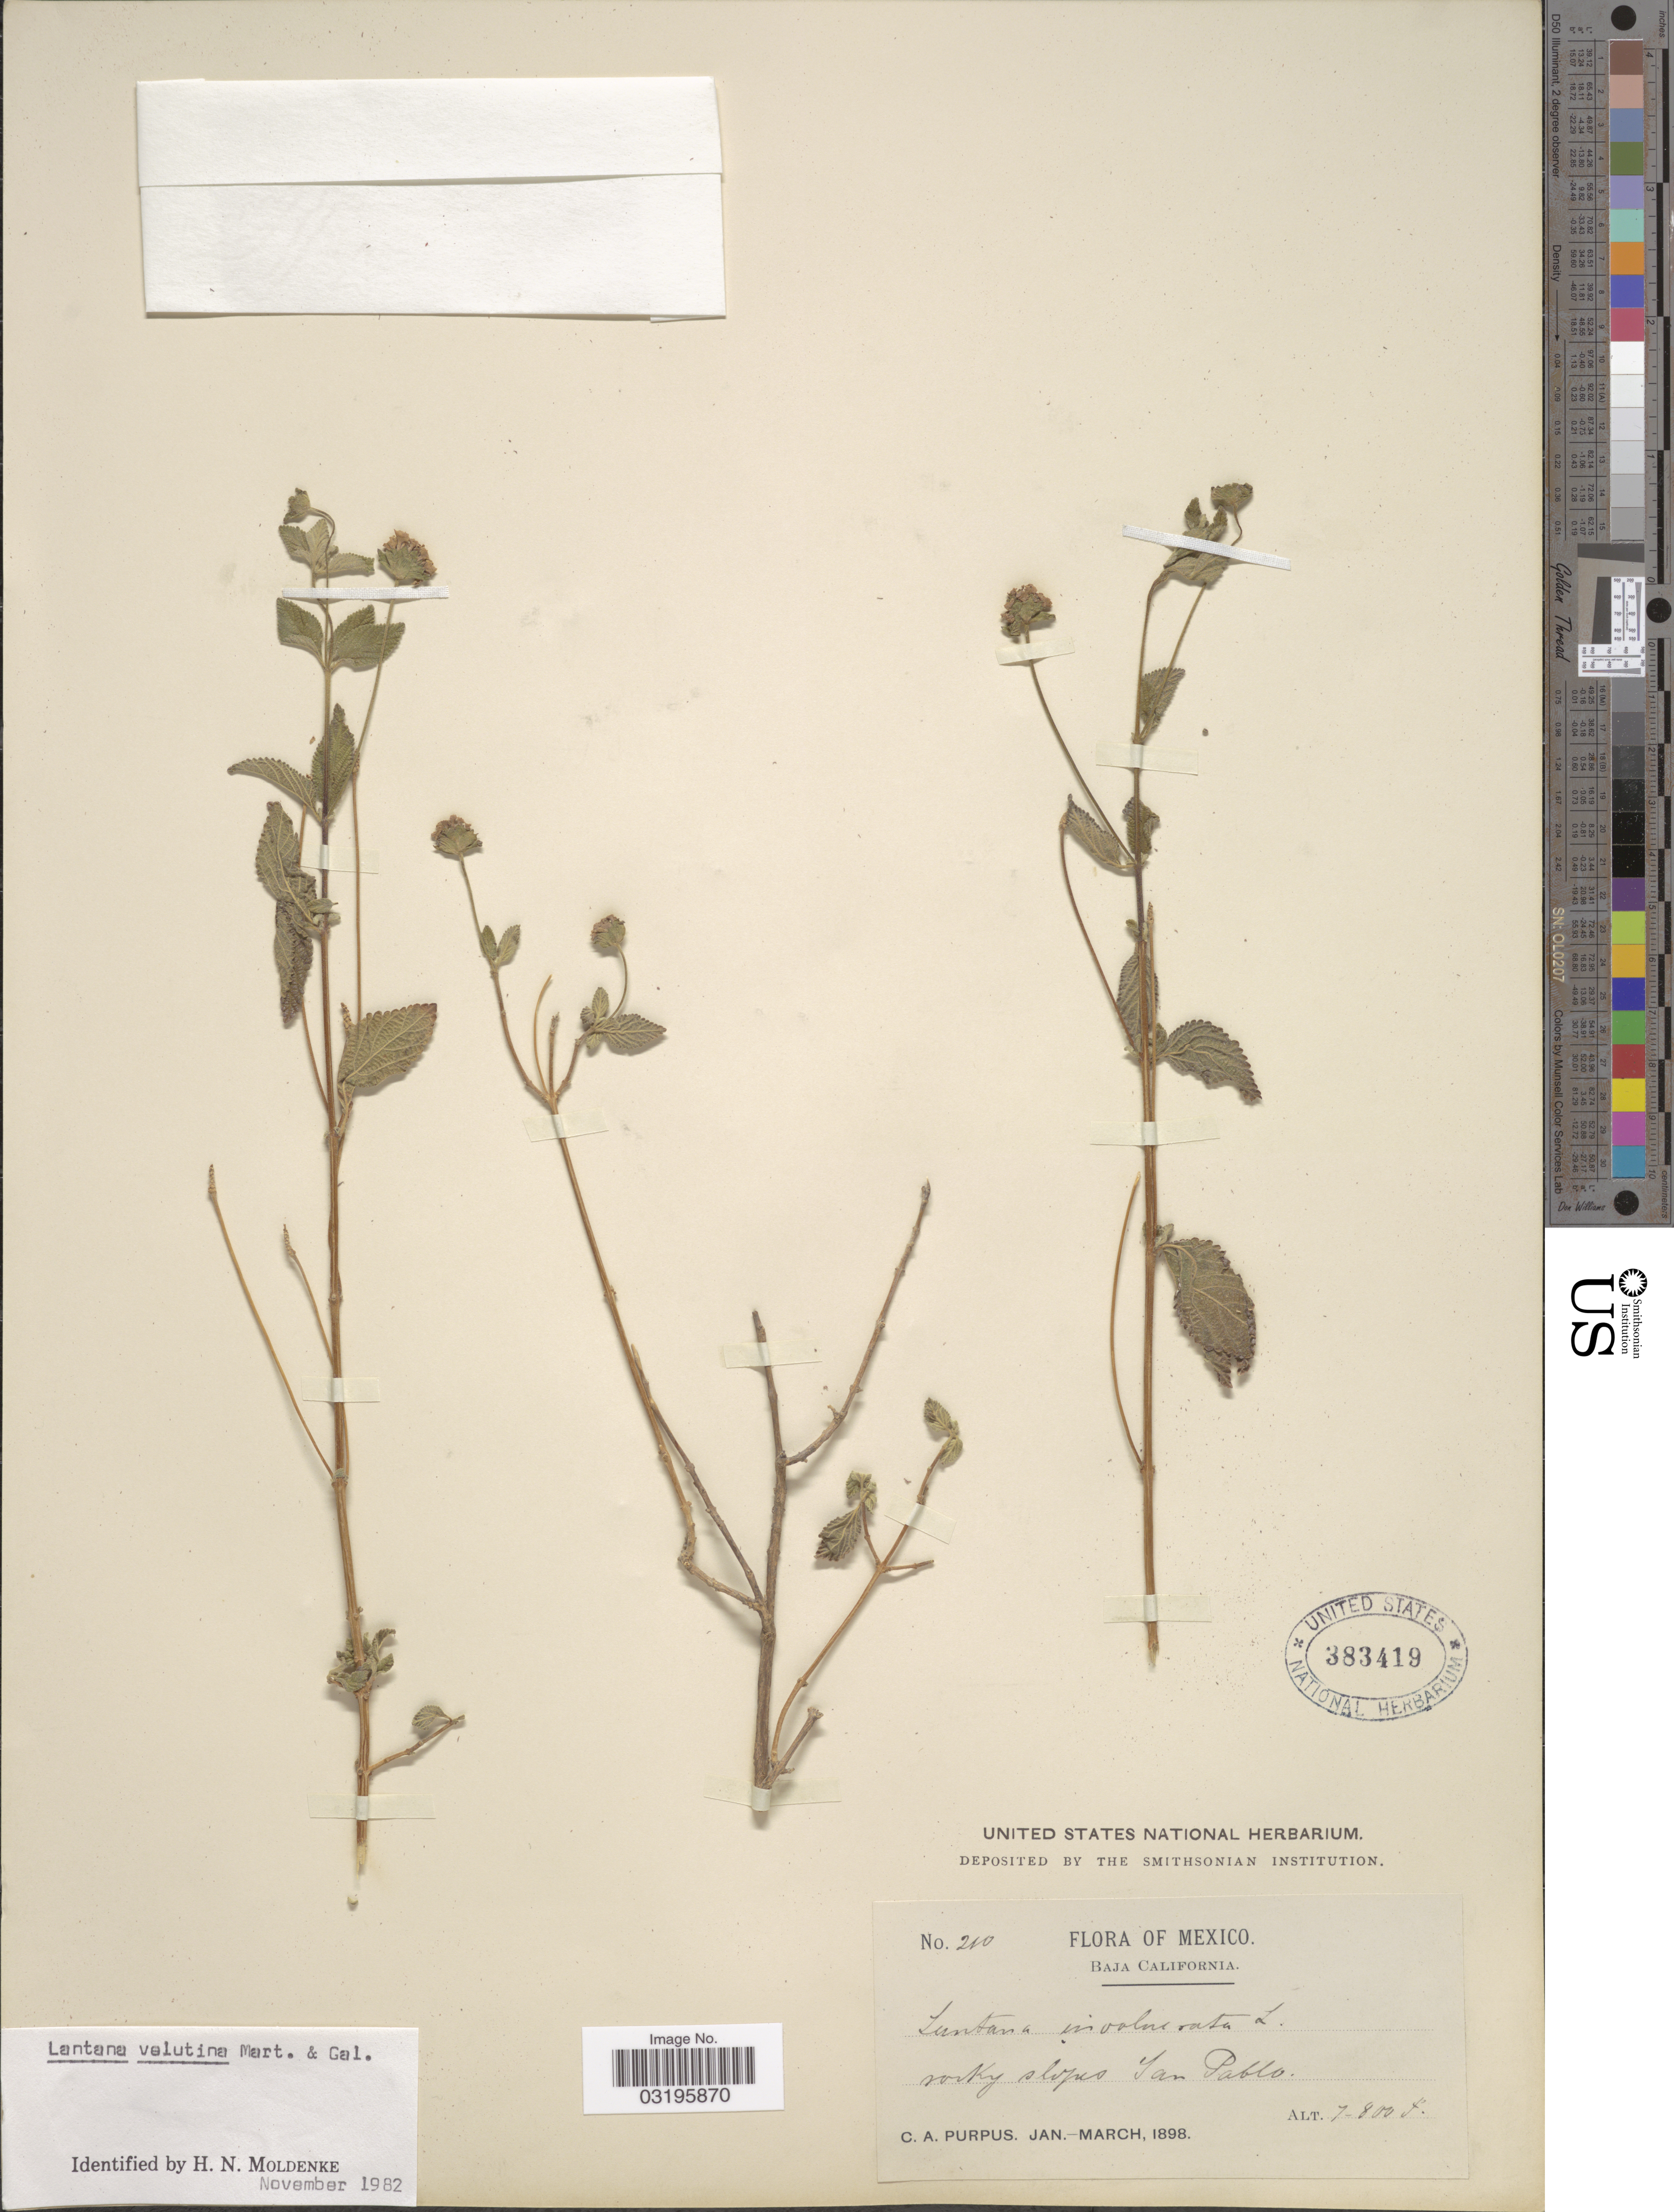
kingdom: Plantae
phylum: Tracheophyta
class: Magnoliopsida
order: Lamiales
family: Verbenaceae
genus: Lantana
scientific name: Lantana velutina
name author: M. Martens & Galeotti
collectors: C. A. Purpus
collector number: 210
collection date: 1898-01/1898-03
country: Mexico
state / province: Baja California Sur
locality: Rocky slopes San Pablo.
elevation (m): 213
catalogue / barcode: US 383419